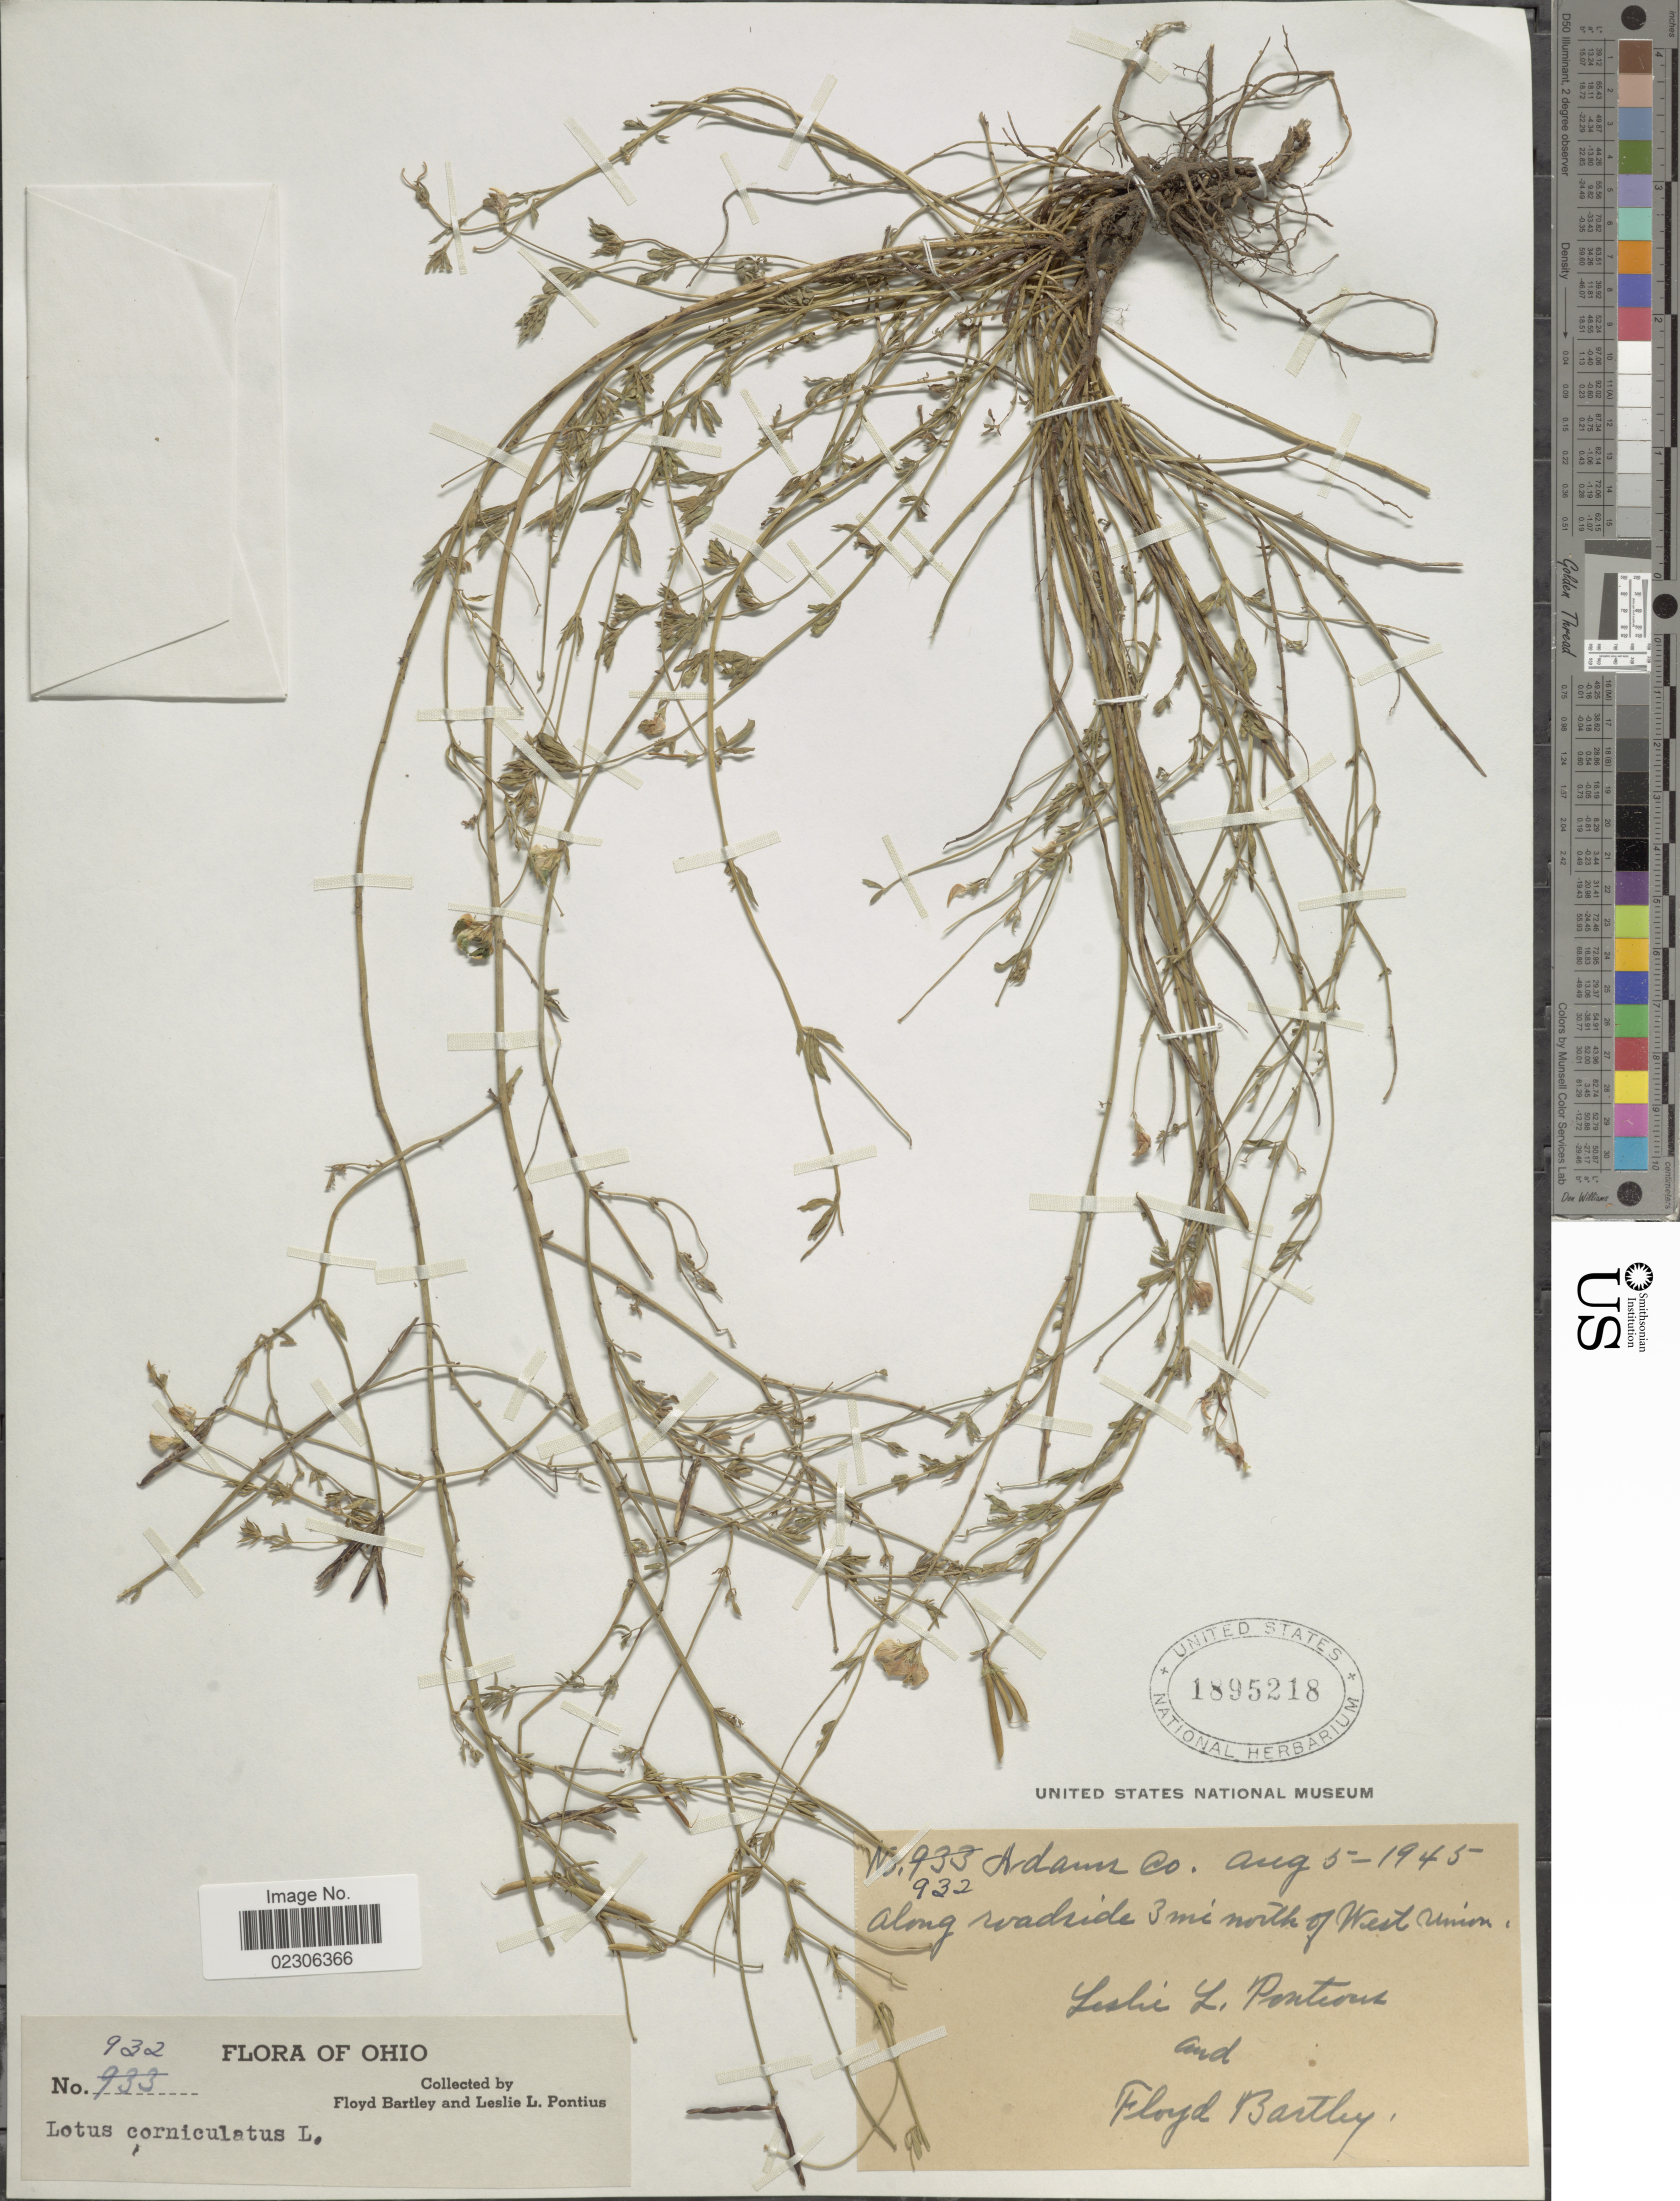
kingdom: Plantae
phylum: Tracheophyta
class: Magnoliopsida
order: Fabales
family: Fabaceae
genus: Lotus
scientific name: Lotus corniculatus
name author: L.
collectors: L. Pontius & F. Bartley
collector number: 932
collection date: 1945-08-05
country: United States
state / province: Ohio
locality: Along roadside 3 mi north of West Union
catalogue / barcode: US 1895218